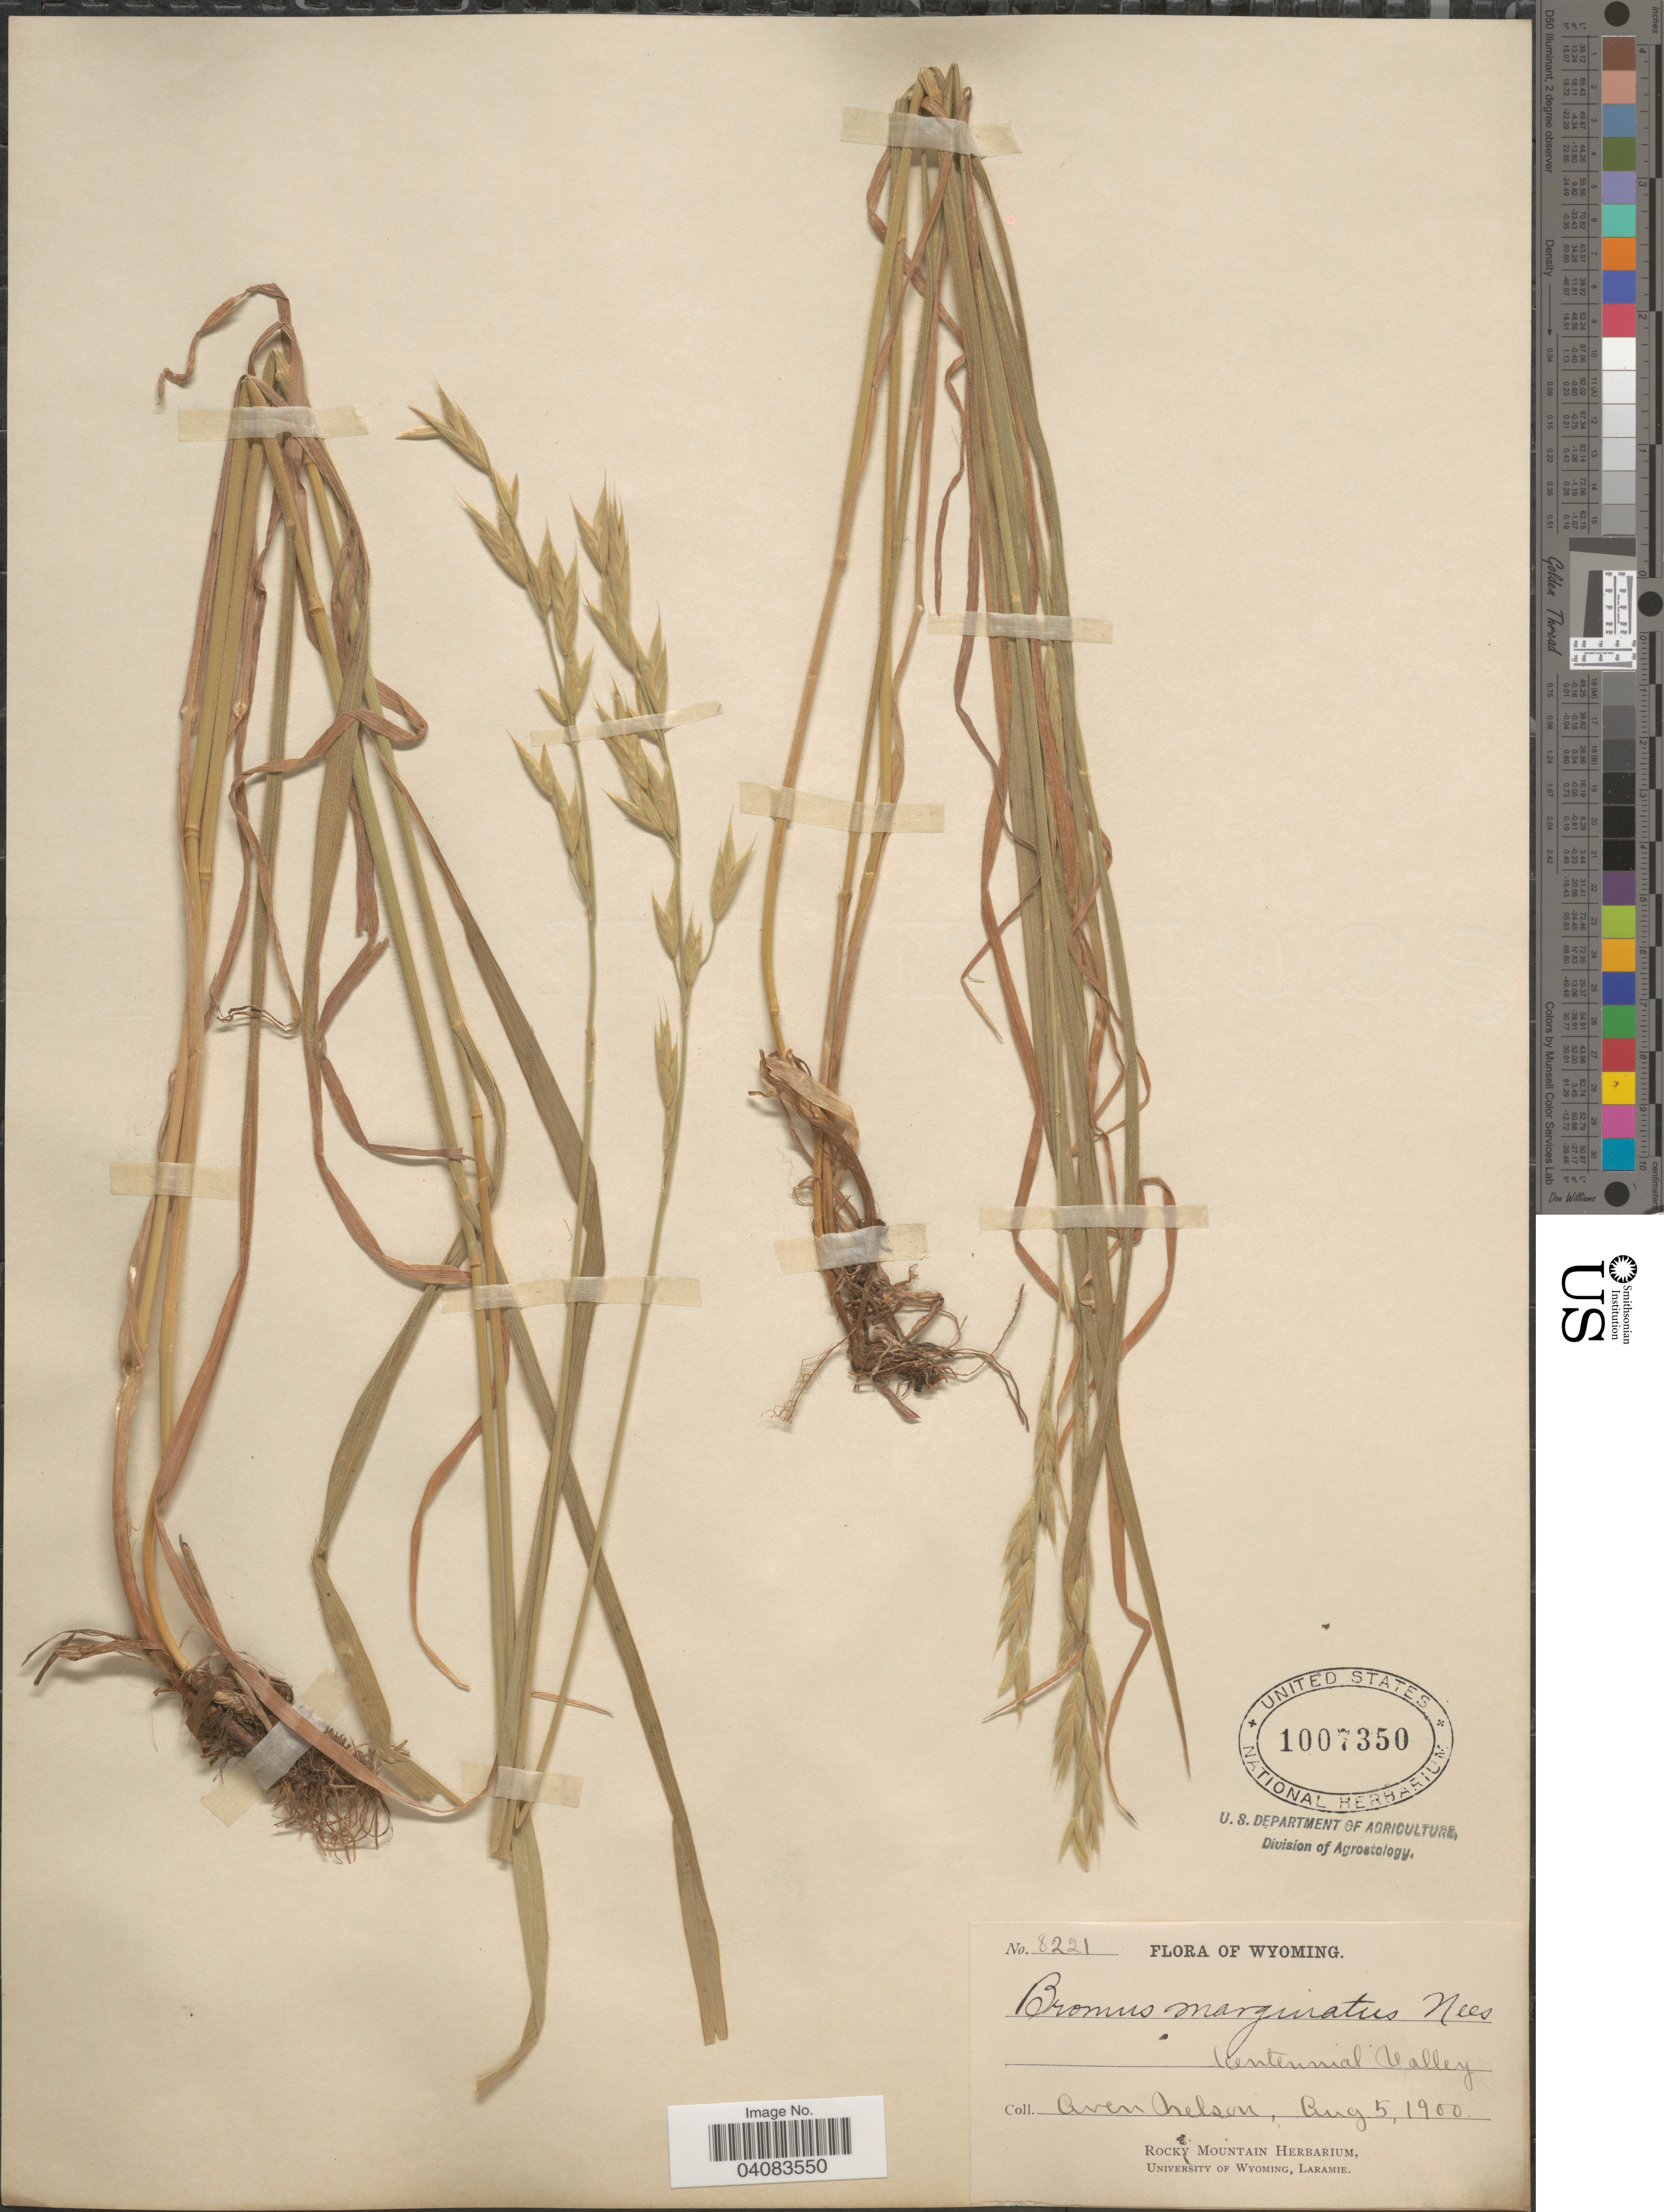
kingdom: Plantae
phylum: Tracheophyta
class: Liliopsida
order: Poales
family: Poaceae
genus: Bromus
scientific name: Bromus marginatus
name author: Nees ex Steud.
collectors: A. Nelson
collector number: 8221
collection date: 1900-08-05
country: United States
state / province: Wyoming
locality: Centennial Valley.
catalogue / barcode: US 1007350